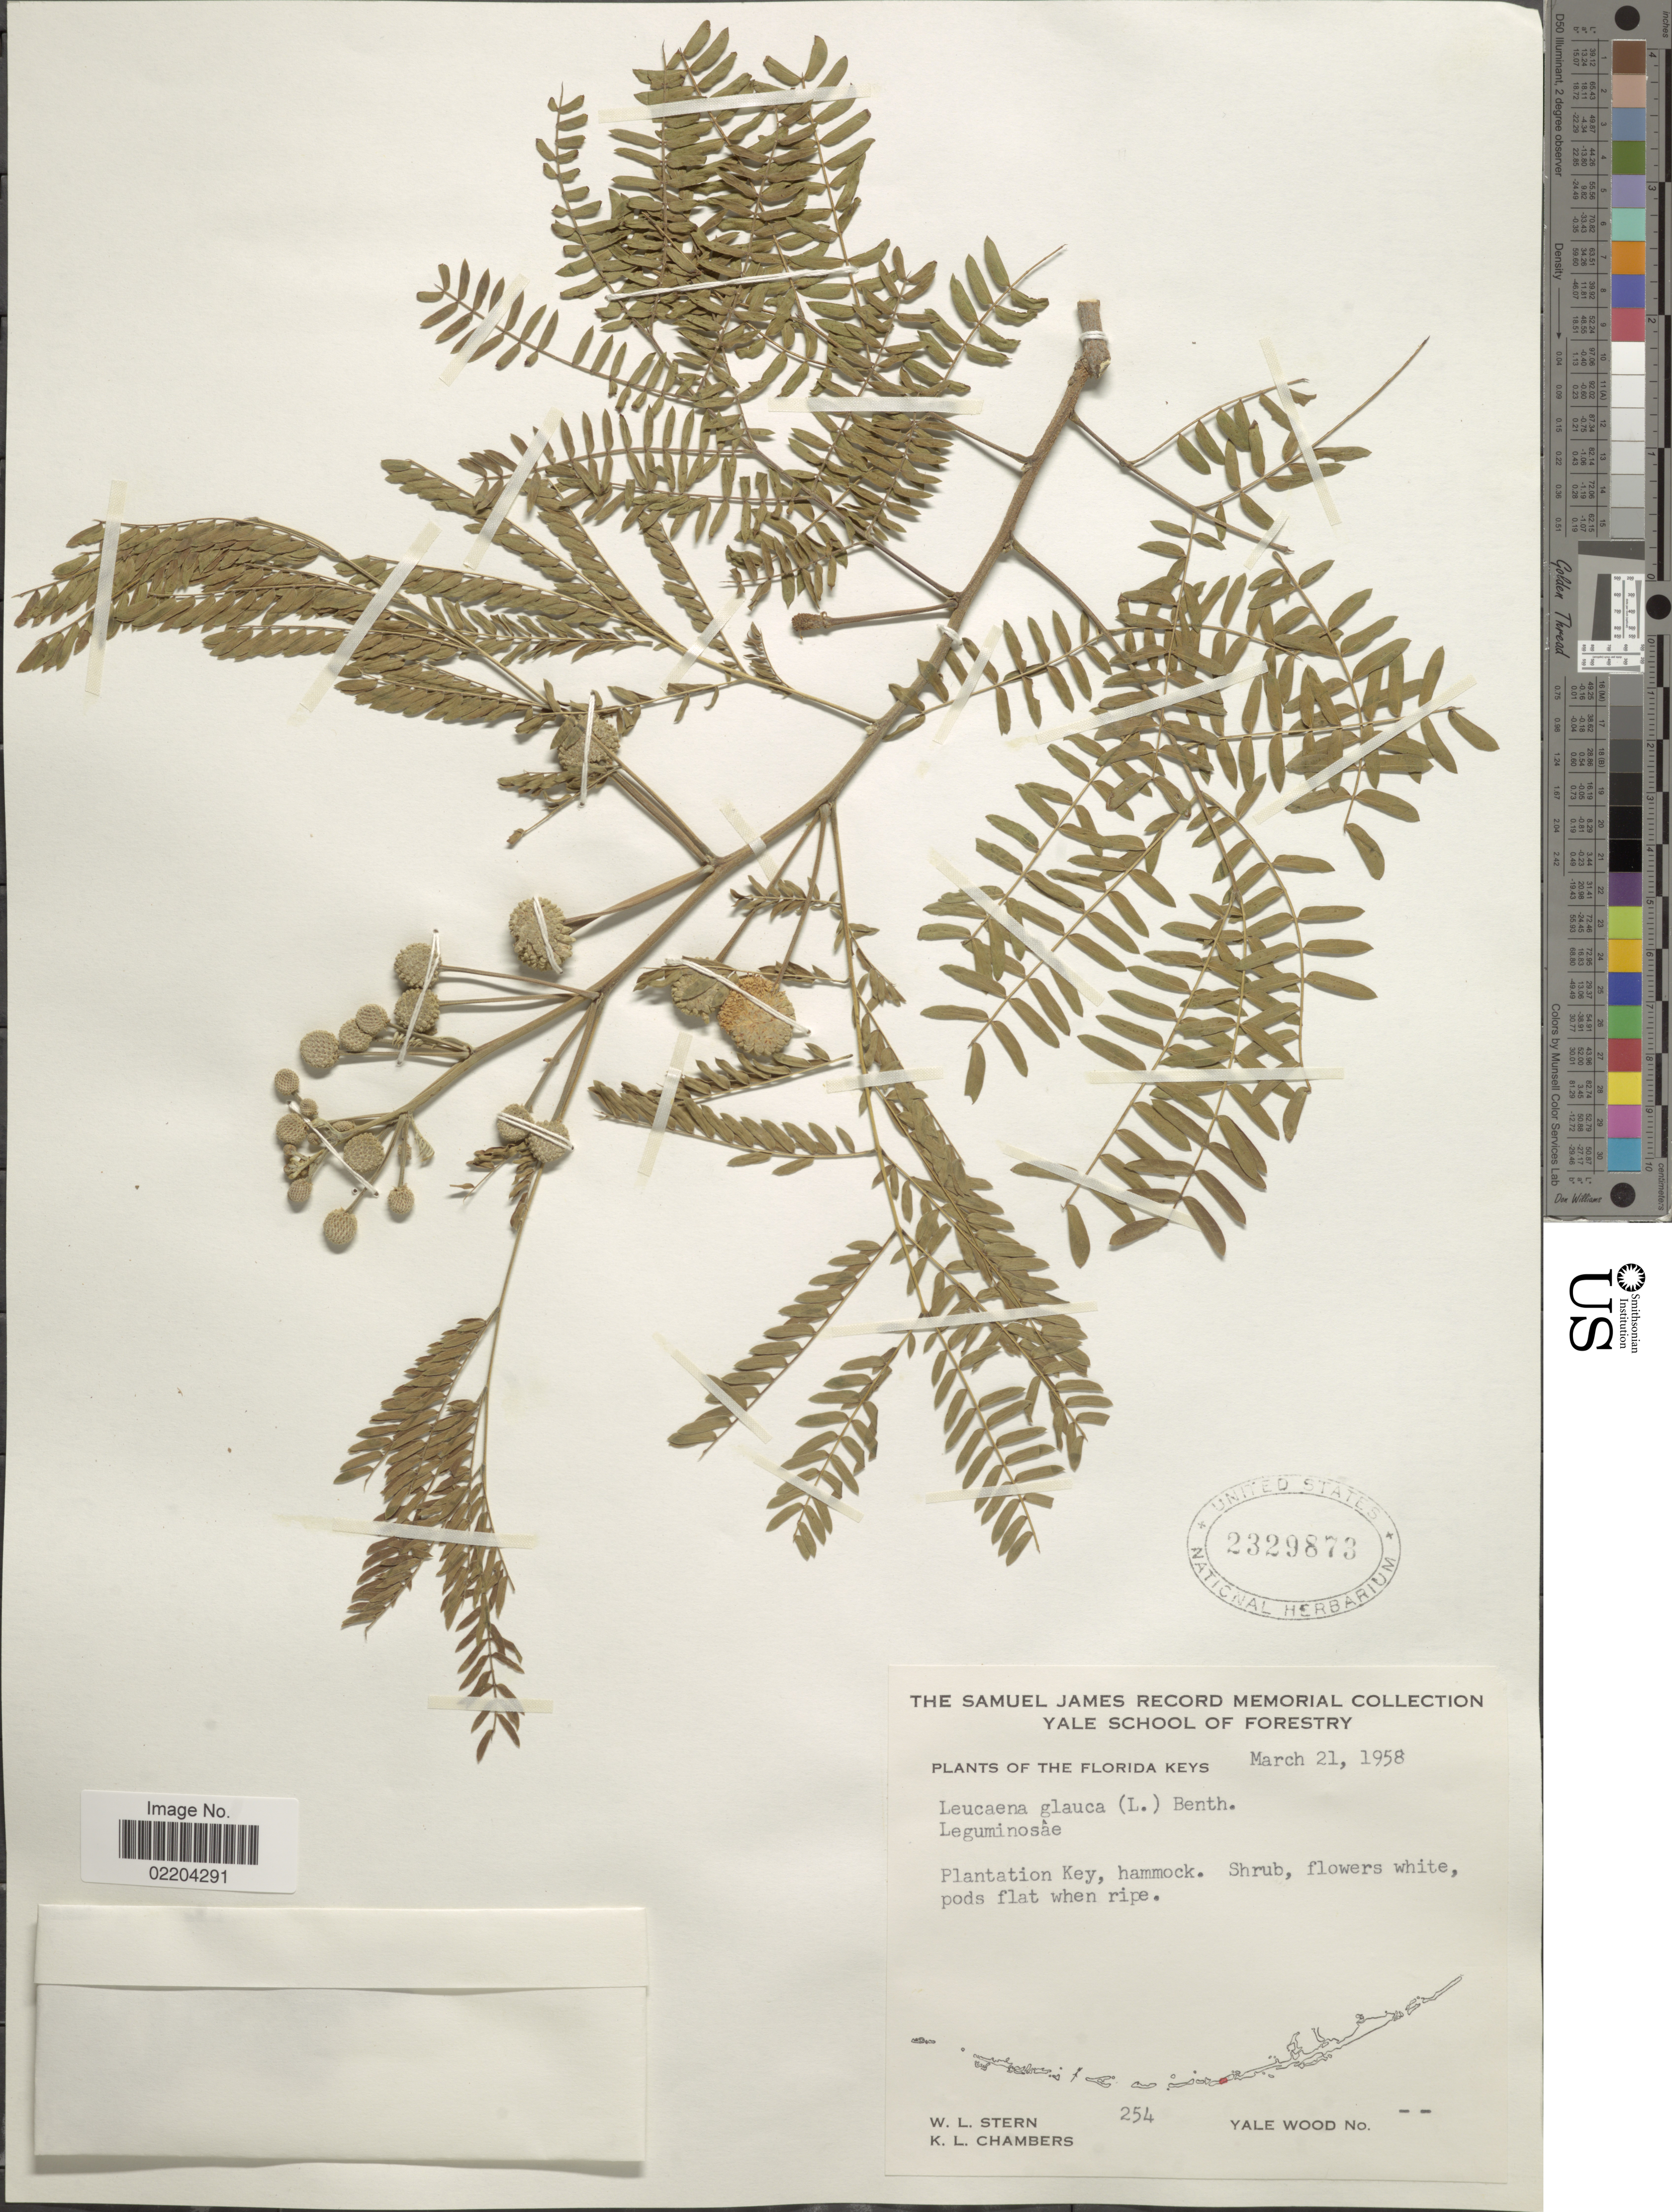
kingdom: Plantae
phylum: Tracheophyta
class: Magnoliopsida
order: Fabales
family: Fabaceae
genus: Leucaena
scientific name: Leucaena glauca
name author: (L.) Benth.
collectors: W. L. Stern & K. Chambers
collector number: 254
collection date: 1958-03-21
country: United States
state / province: Florida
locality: Florida Keys, Plantation Key, hammock. Yale wood.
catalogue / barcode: US 2329873